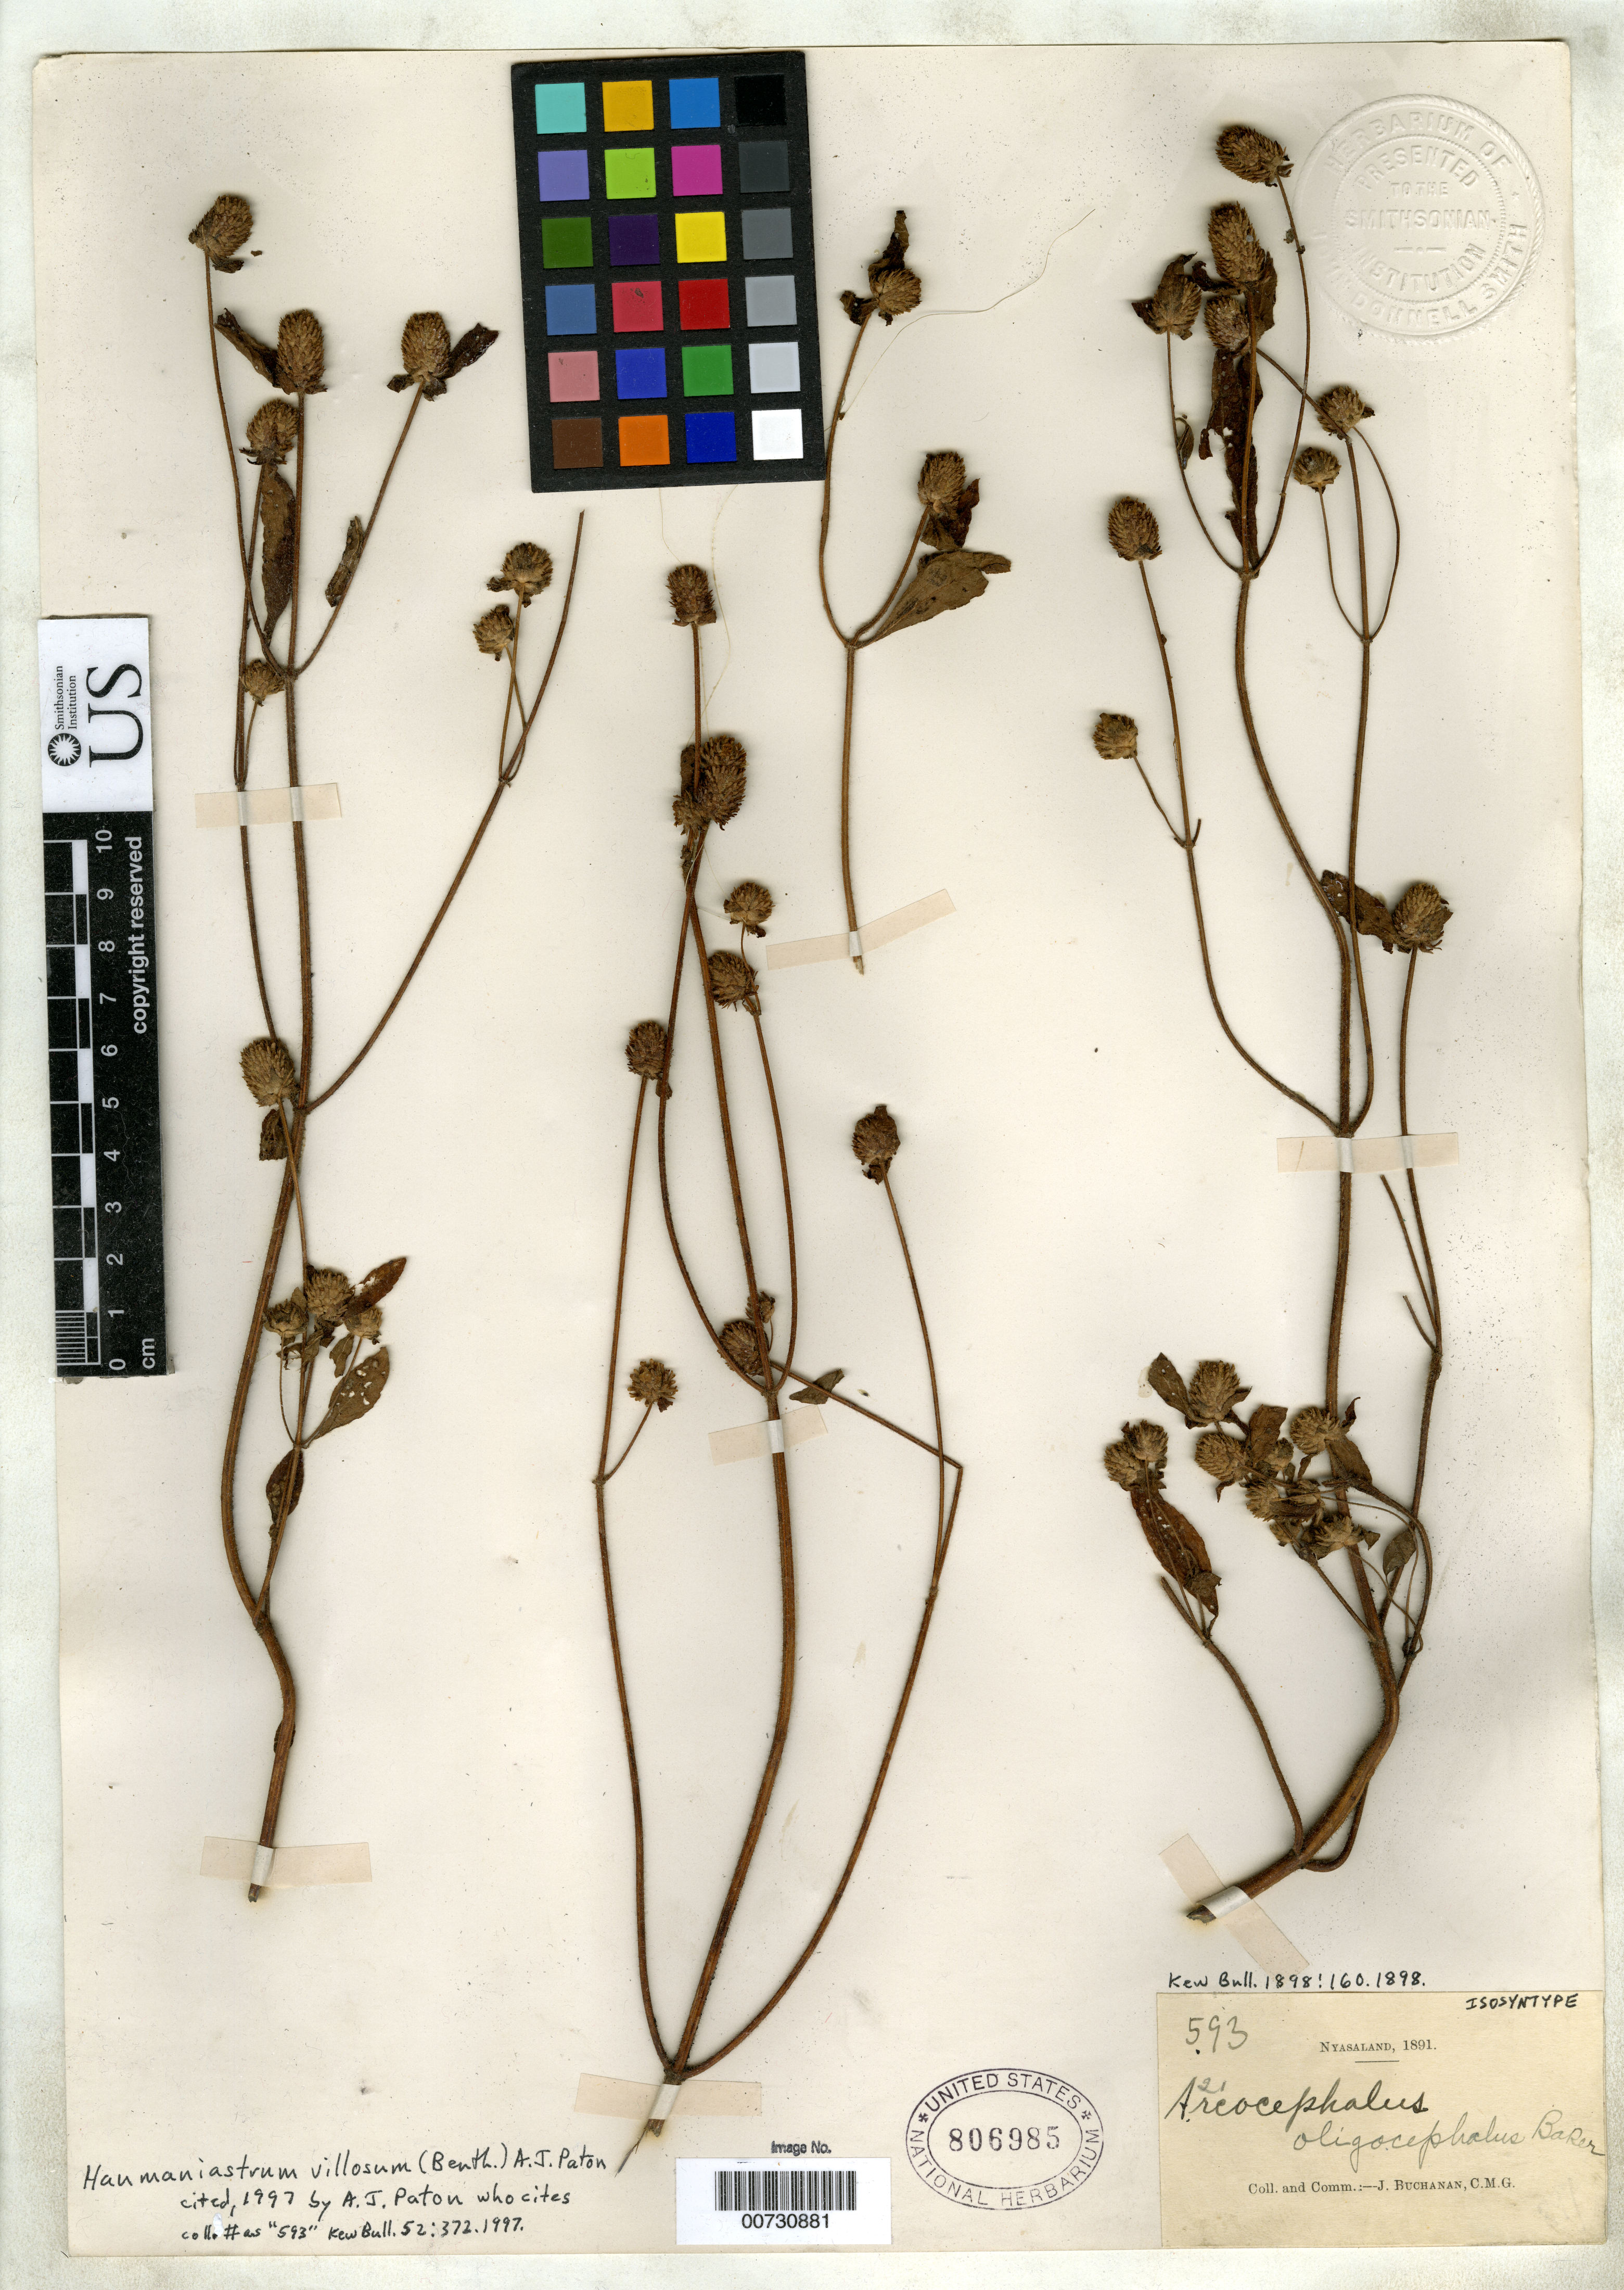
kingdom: Plantae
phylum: Tracheophyta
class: Magnoliopsida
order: Lamiales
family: Lamiaceae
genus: Acrocephalus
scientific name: Acrocephalus oligocephalus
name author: Baker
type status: Isosyntype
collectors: J. Buchanan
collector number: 593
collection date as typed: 1891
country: Malawi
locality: Nyasaland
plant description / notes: Cited 1997 (as Buchanan "593") by A.J. Paton, Kew Bull. 52: 327.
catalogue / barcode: US 806985